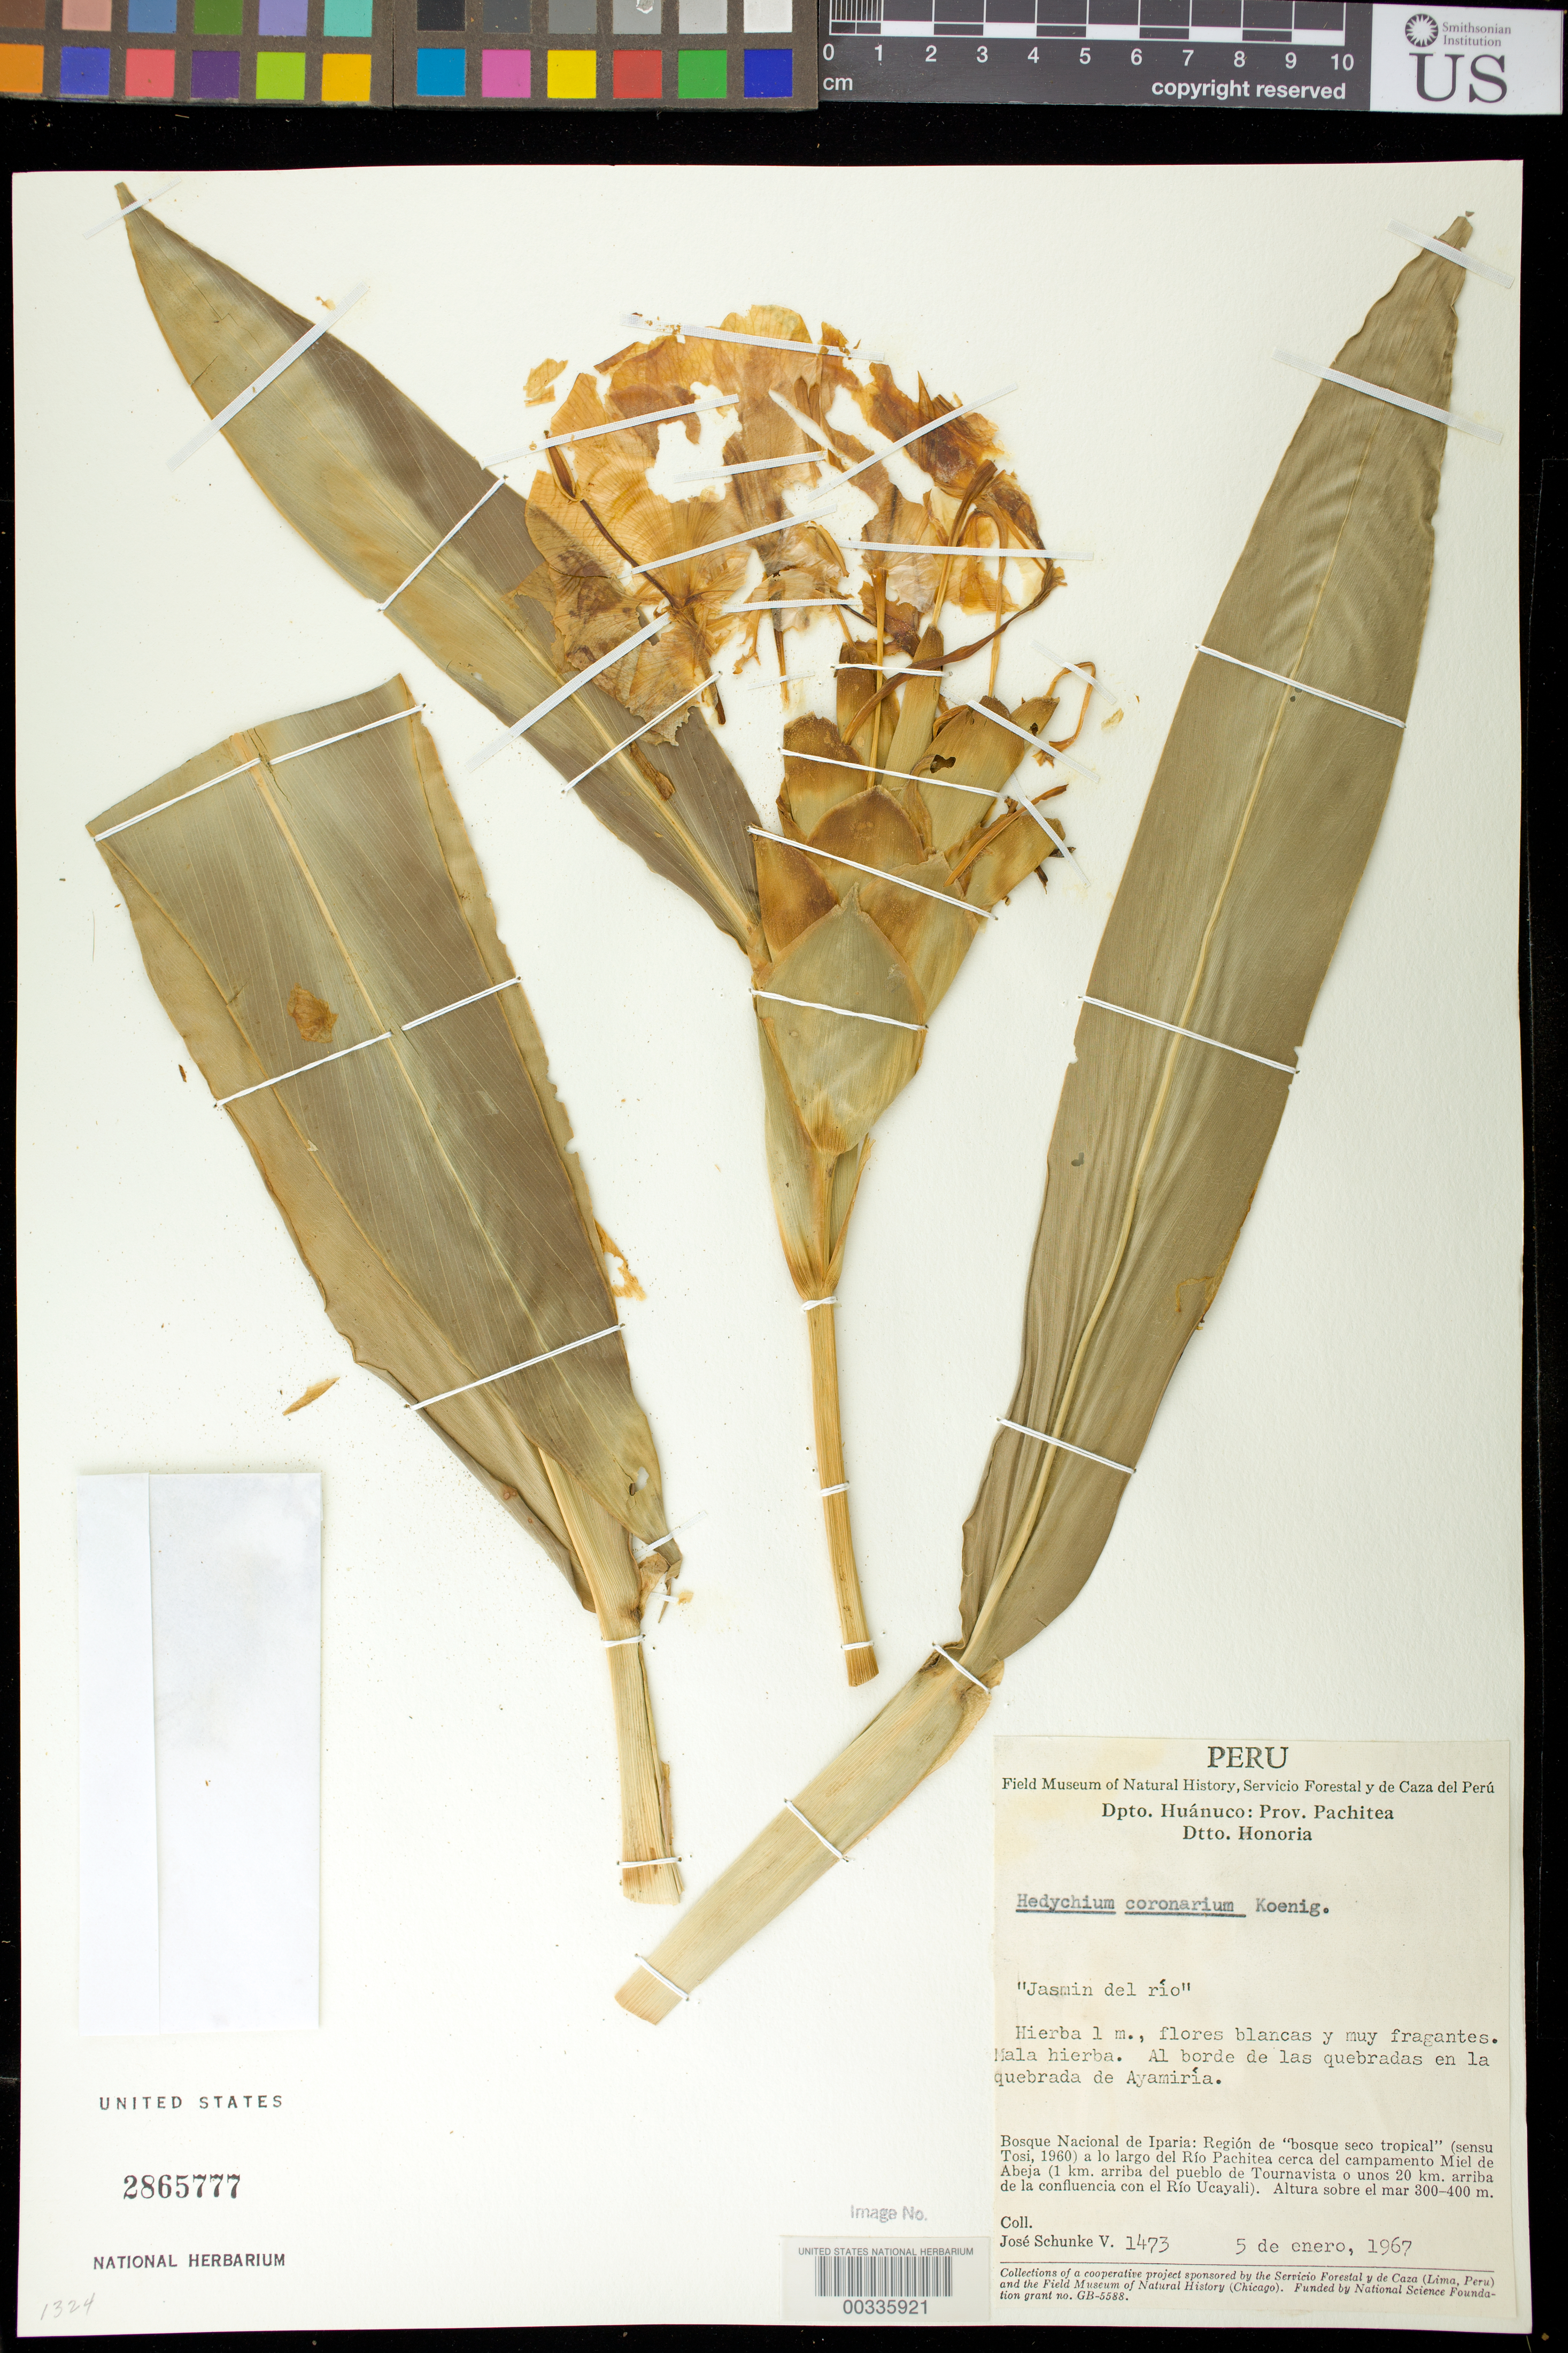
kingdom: Plantae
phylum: Tracheophyta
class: Liliopsida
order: Zingiberales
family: Zingiberaceae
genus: Hedychium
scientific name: Hedychium coronarium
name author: J. Koenig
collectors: J. Schunke Vigo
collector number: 1473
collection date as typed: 05 Jan 1967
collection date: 1967-01-05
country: Peru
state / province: Huánuco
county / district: Pachitea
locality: Dtto. Honoria, al borde de Las Quebradas en la Quebrada de Ayamiria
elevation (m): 300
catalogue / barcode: US 2865777